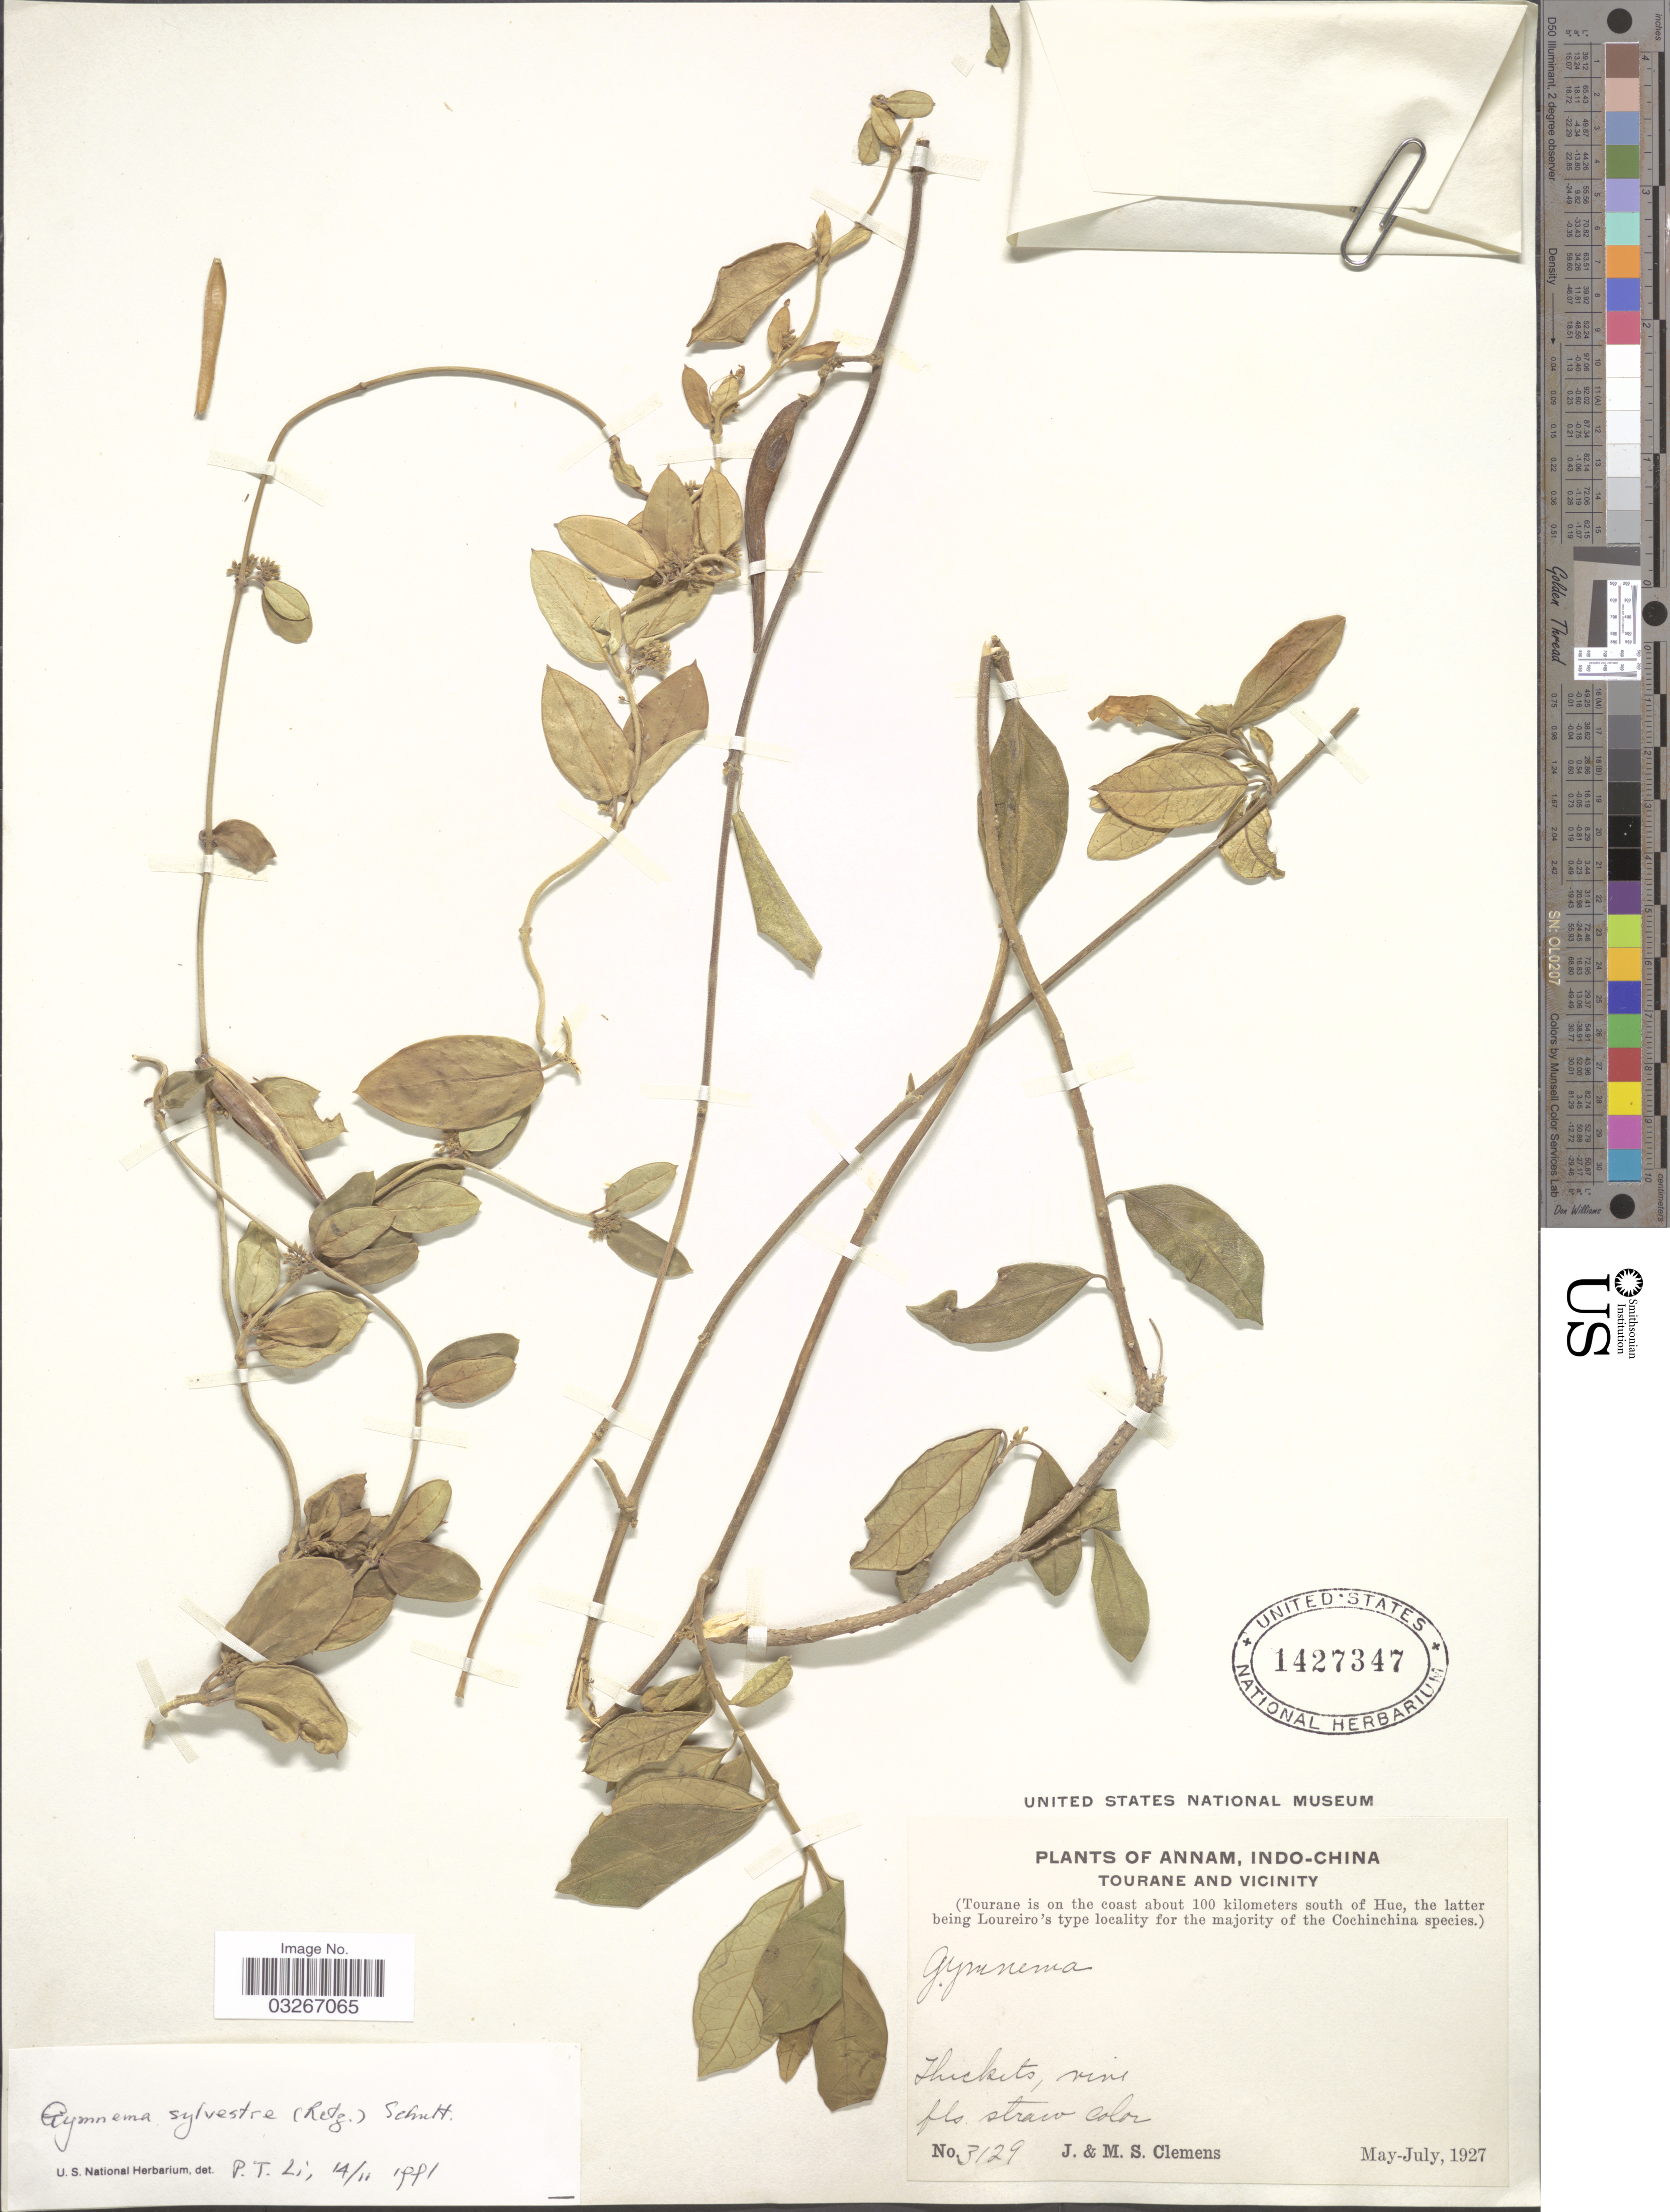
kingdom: Plantae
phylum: Tracheophyta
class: Magnoliopsida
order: Gentianales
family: Apocynaceae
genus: Gymnema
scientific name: Gymnema sylvestre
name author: (Retz.) R. Br. ex Schult. in Roem. & Schult.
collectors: J. Clemens & M. S. Clemens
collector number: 3129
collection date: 1927-05/1927-07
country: Vietnam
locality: Annam, Indo-China Tourane and Vicinity. (Tourane is on the coast about 100 kilometers south of Hue).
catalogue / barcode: US 1427347